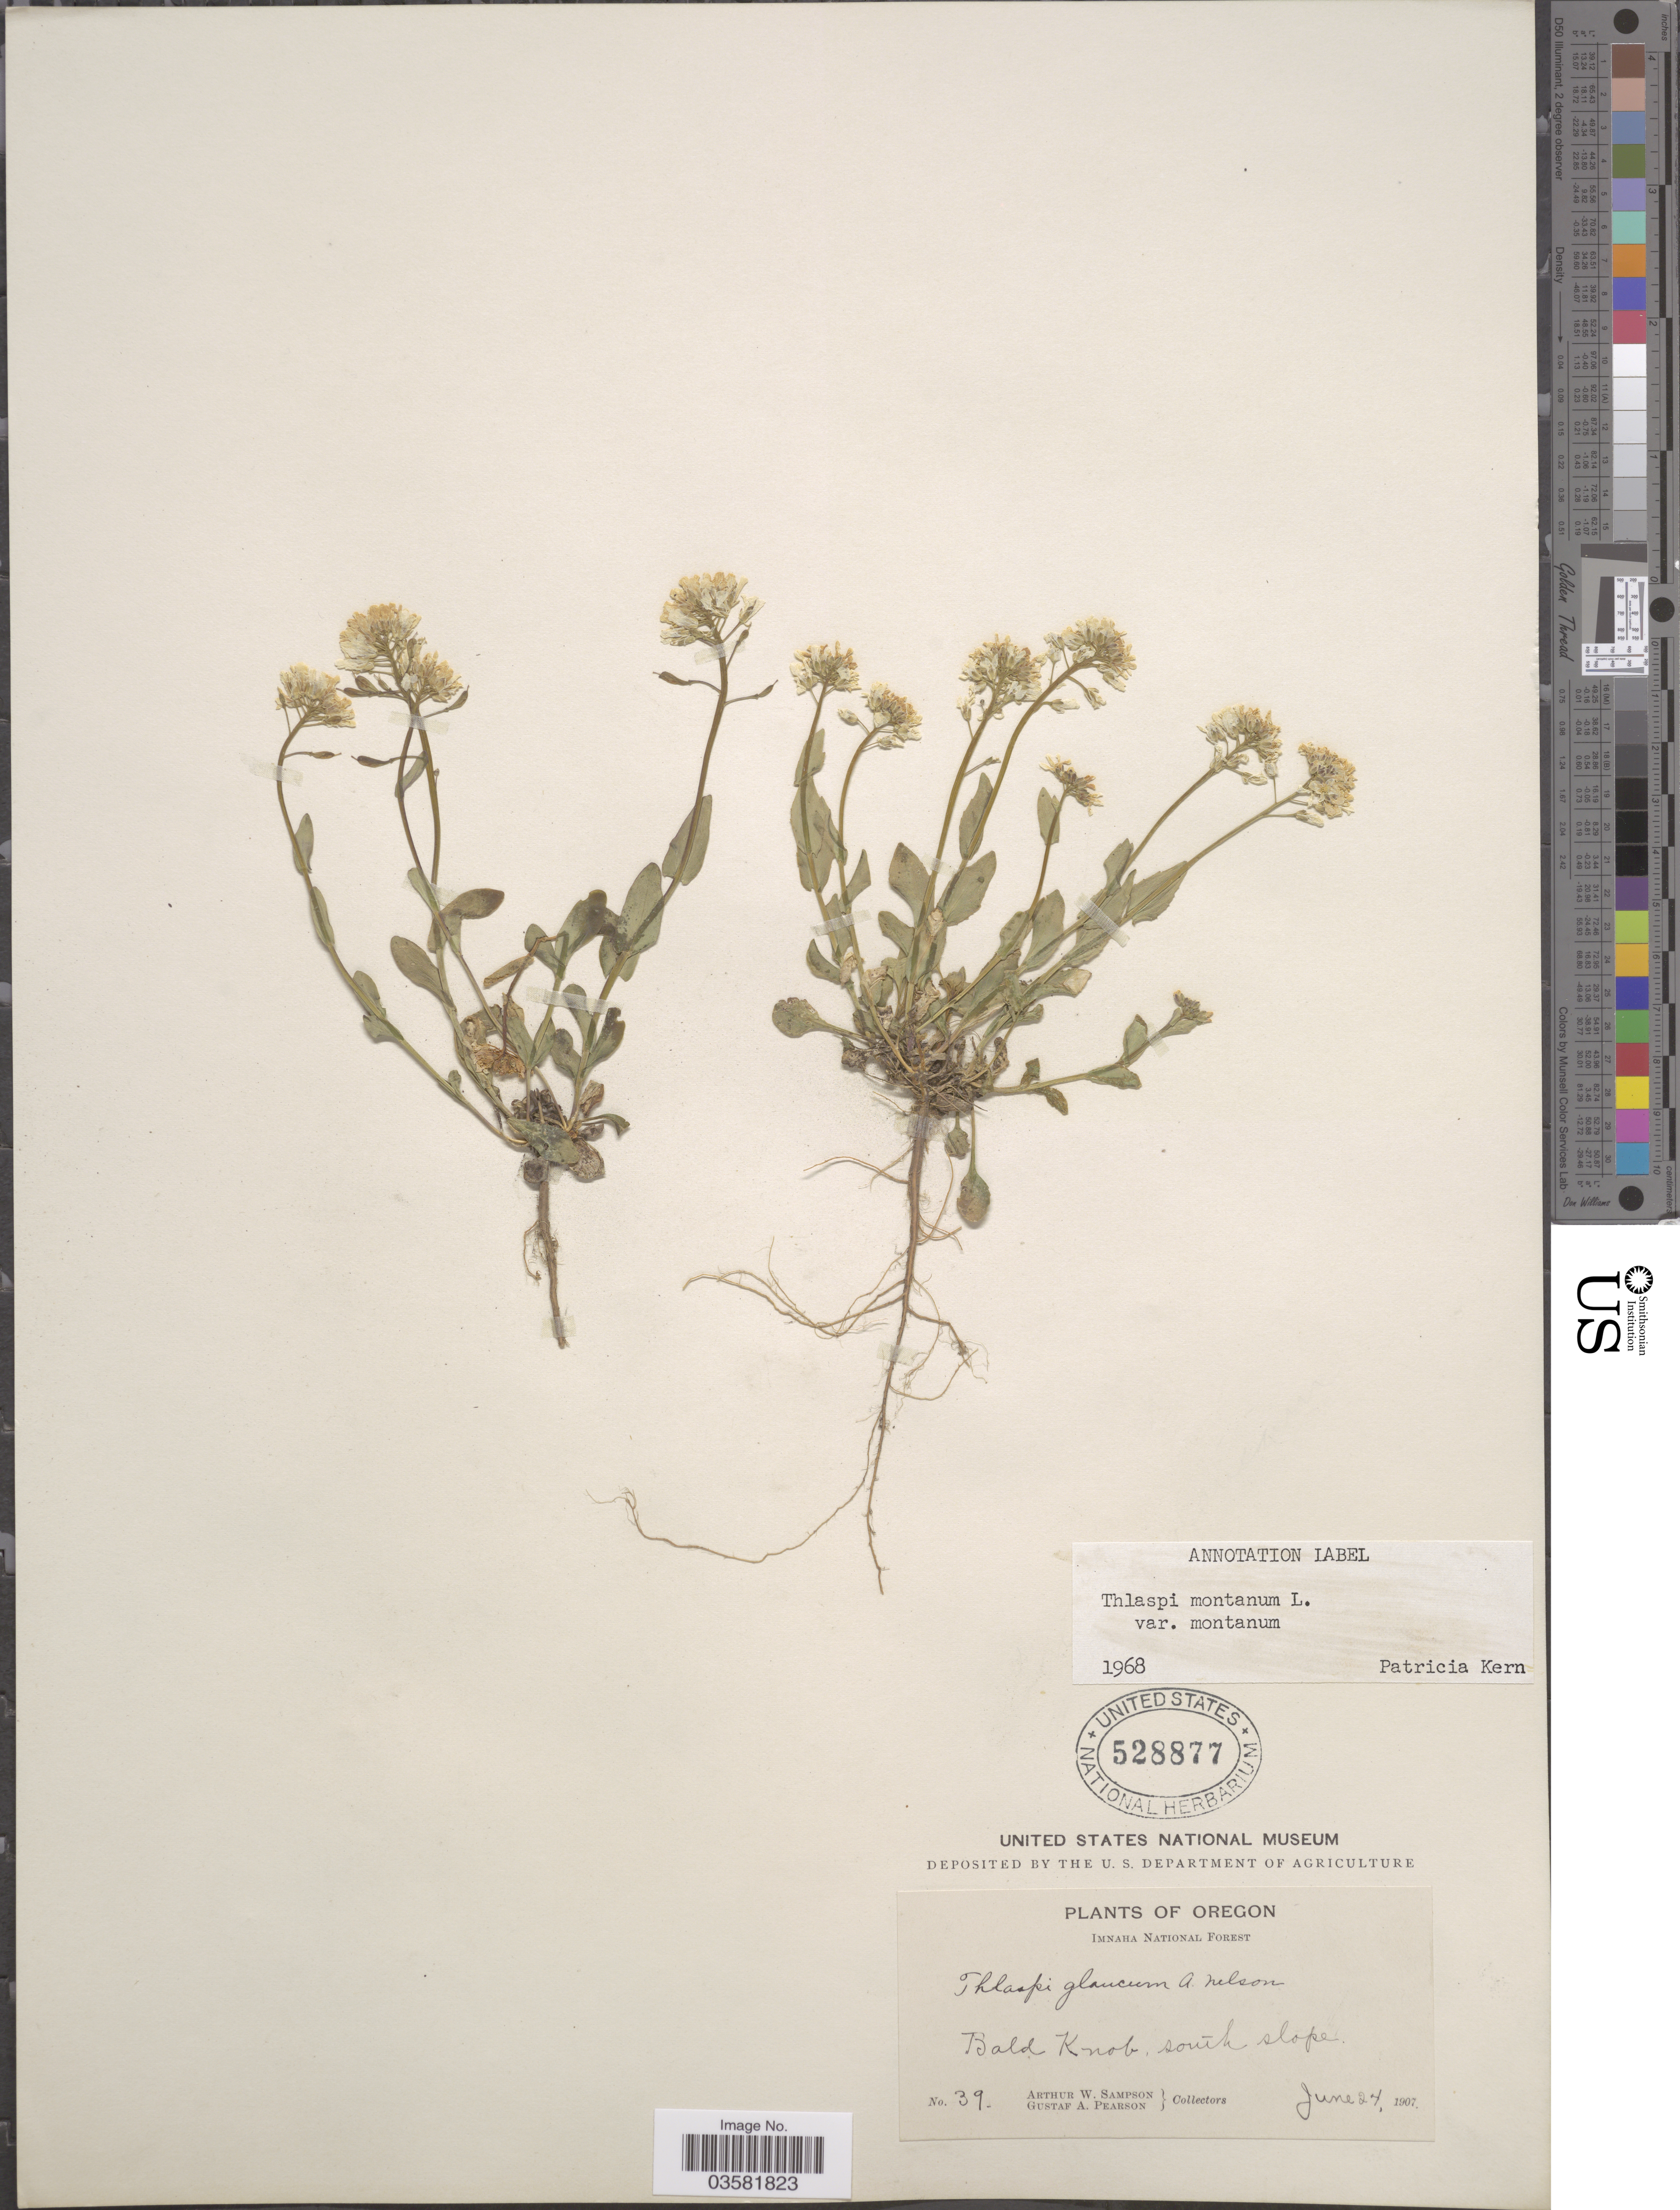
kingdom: Plantae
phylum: Tracheophyta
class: Magnoliopsida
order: Brassicales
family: Brassicaceae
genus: Thlaspi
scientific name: Thlaspi montanum var. montanum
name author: L.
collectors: A. Sampson & G. Pearson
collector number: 39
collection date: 1907-06-24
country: United States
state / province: Oregon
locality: Imnaha National Forest. Bald Knob, south slope.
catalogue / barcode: US 528877